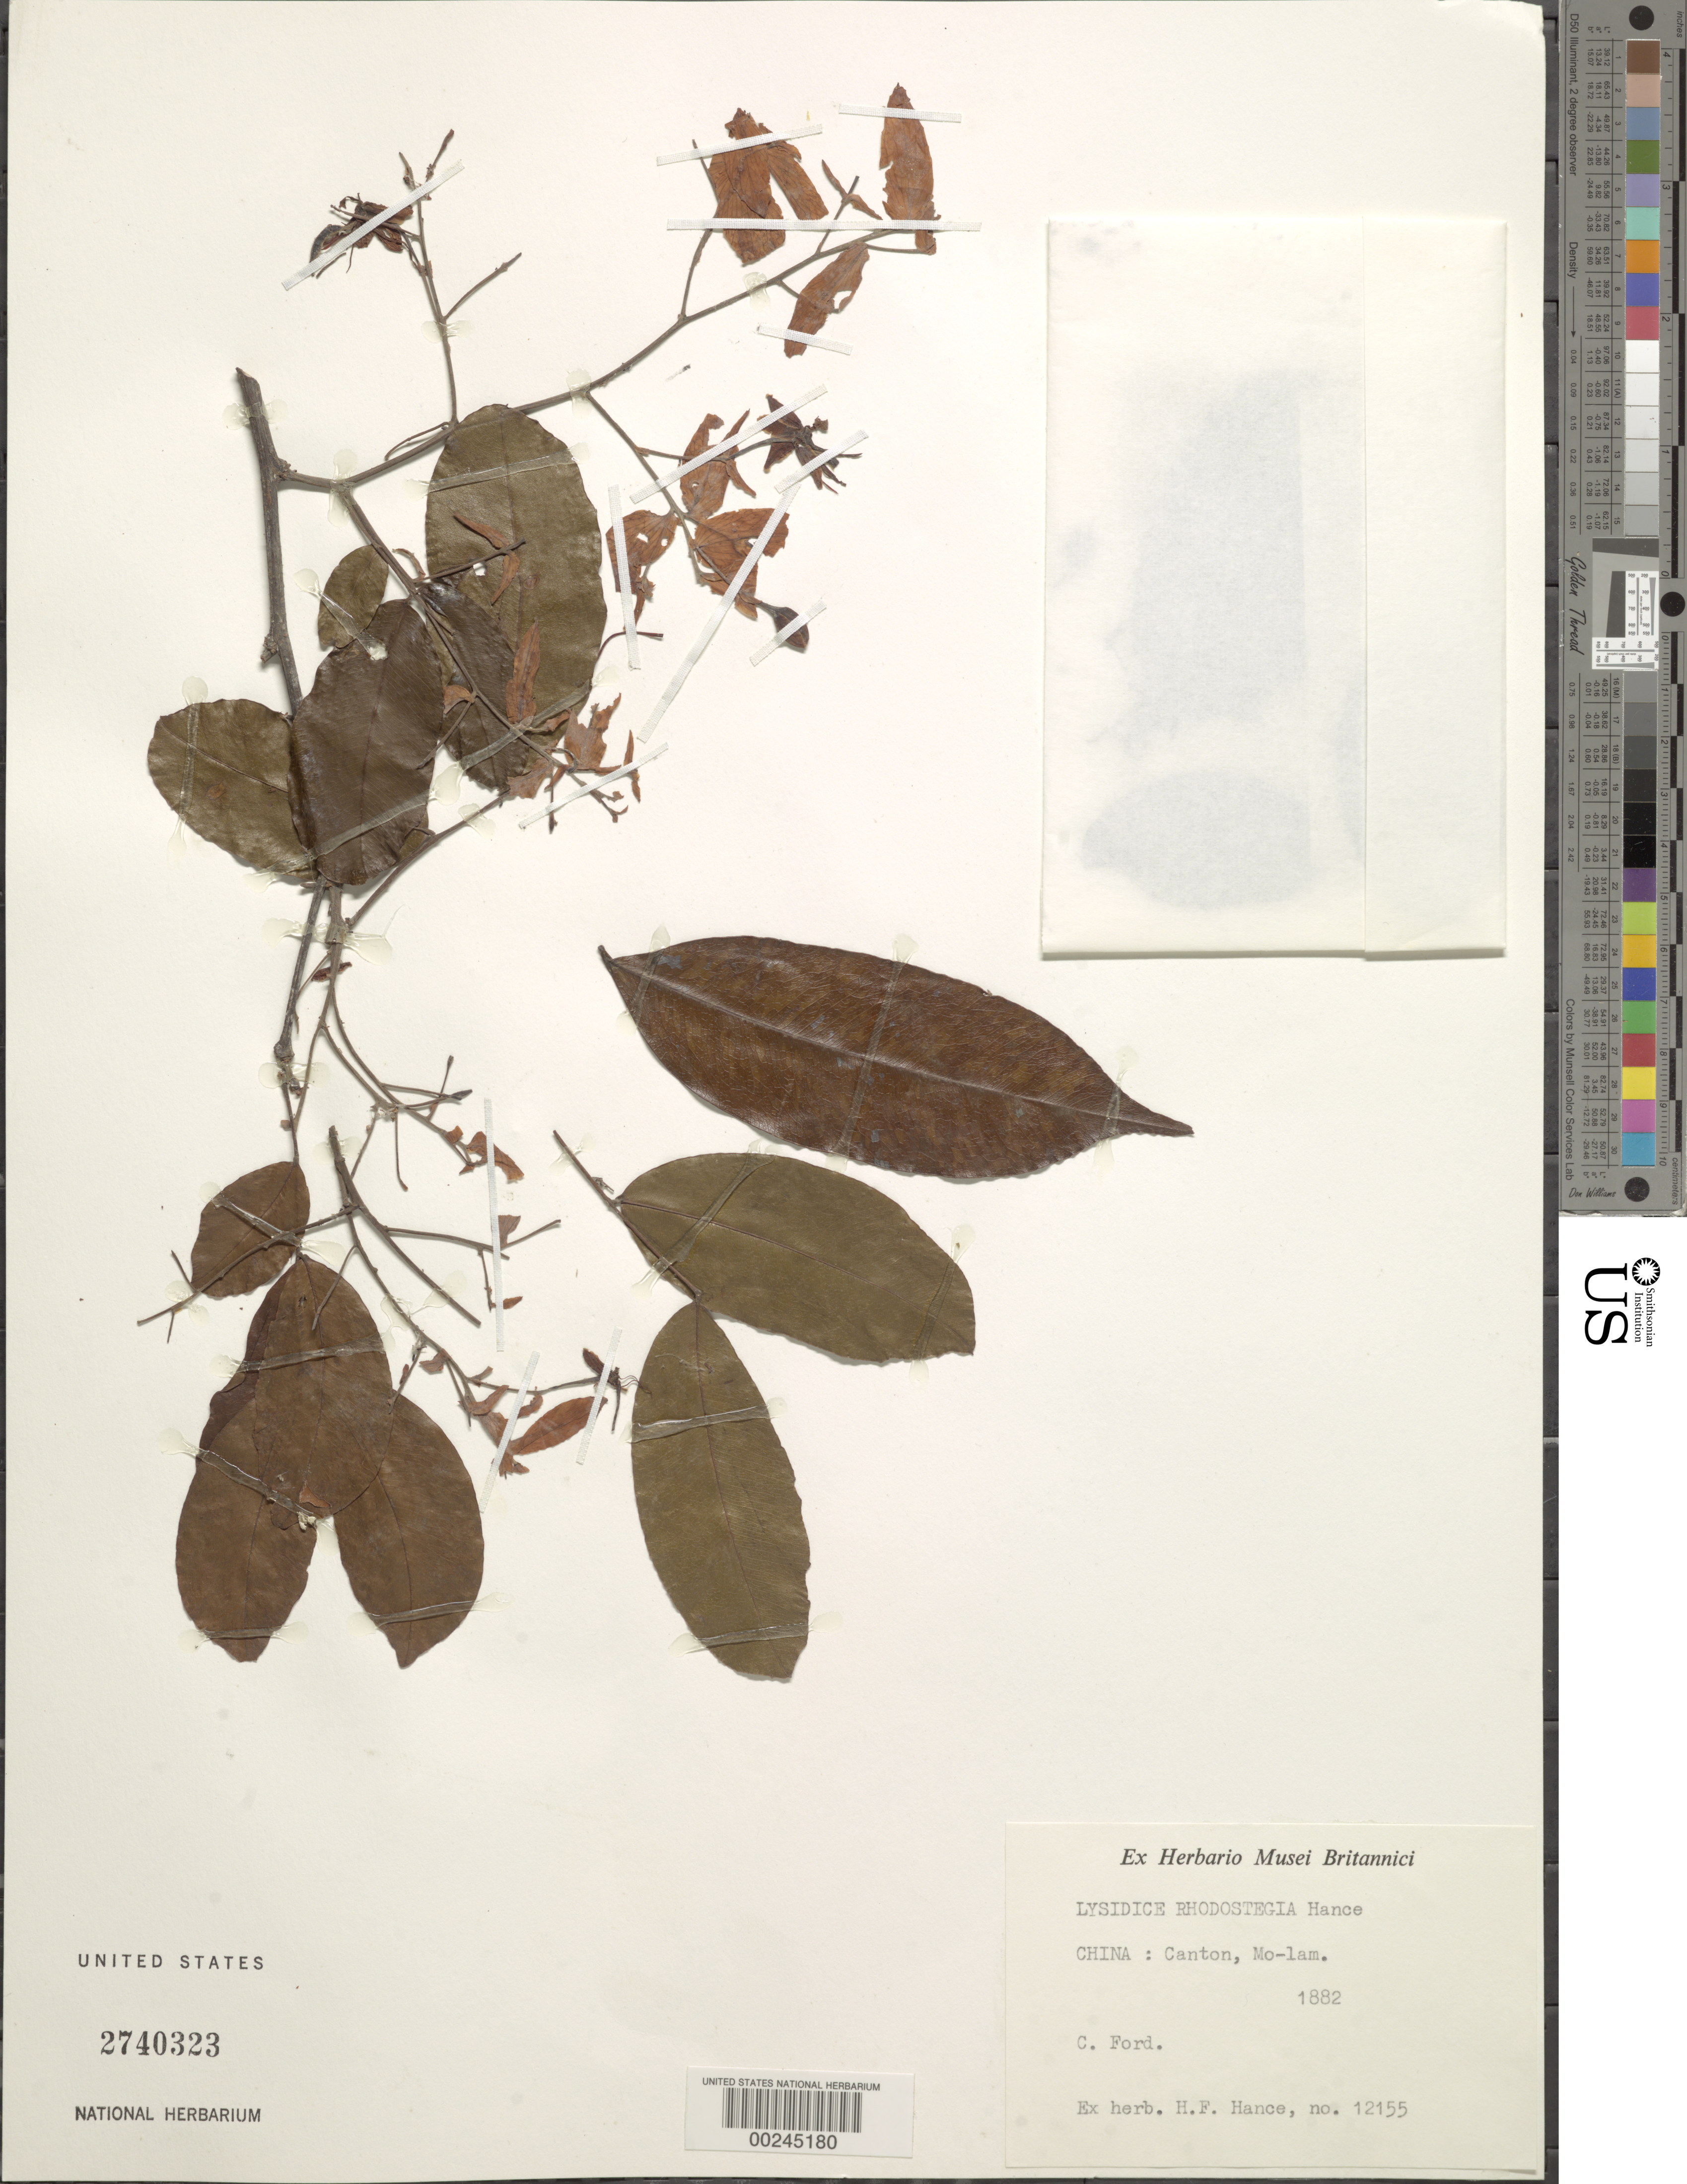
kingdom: Plantae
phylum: Tracheophyta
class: Magnoliopsida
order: Fabales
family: Fabaceae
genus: Lysidice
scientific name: Lysidice rhodostegia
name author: Hance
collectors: C. Ford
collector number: Hance 12155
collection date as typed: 1882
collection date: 1882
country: China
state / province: Guangdong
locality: Kuang chou (canton),mo-lam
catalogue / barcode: US 2740323